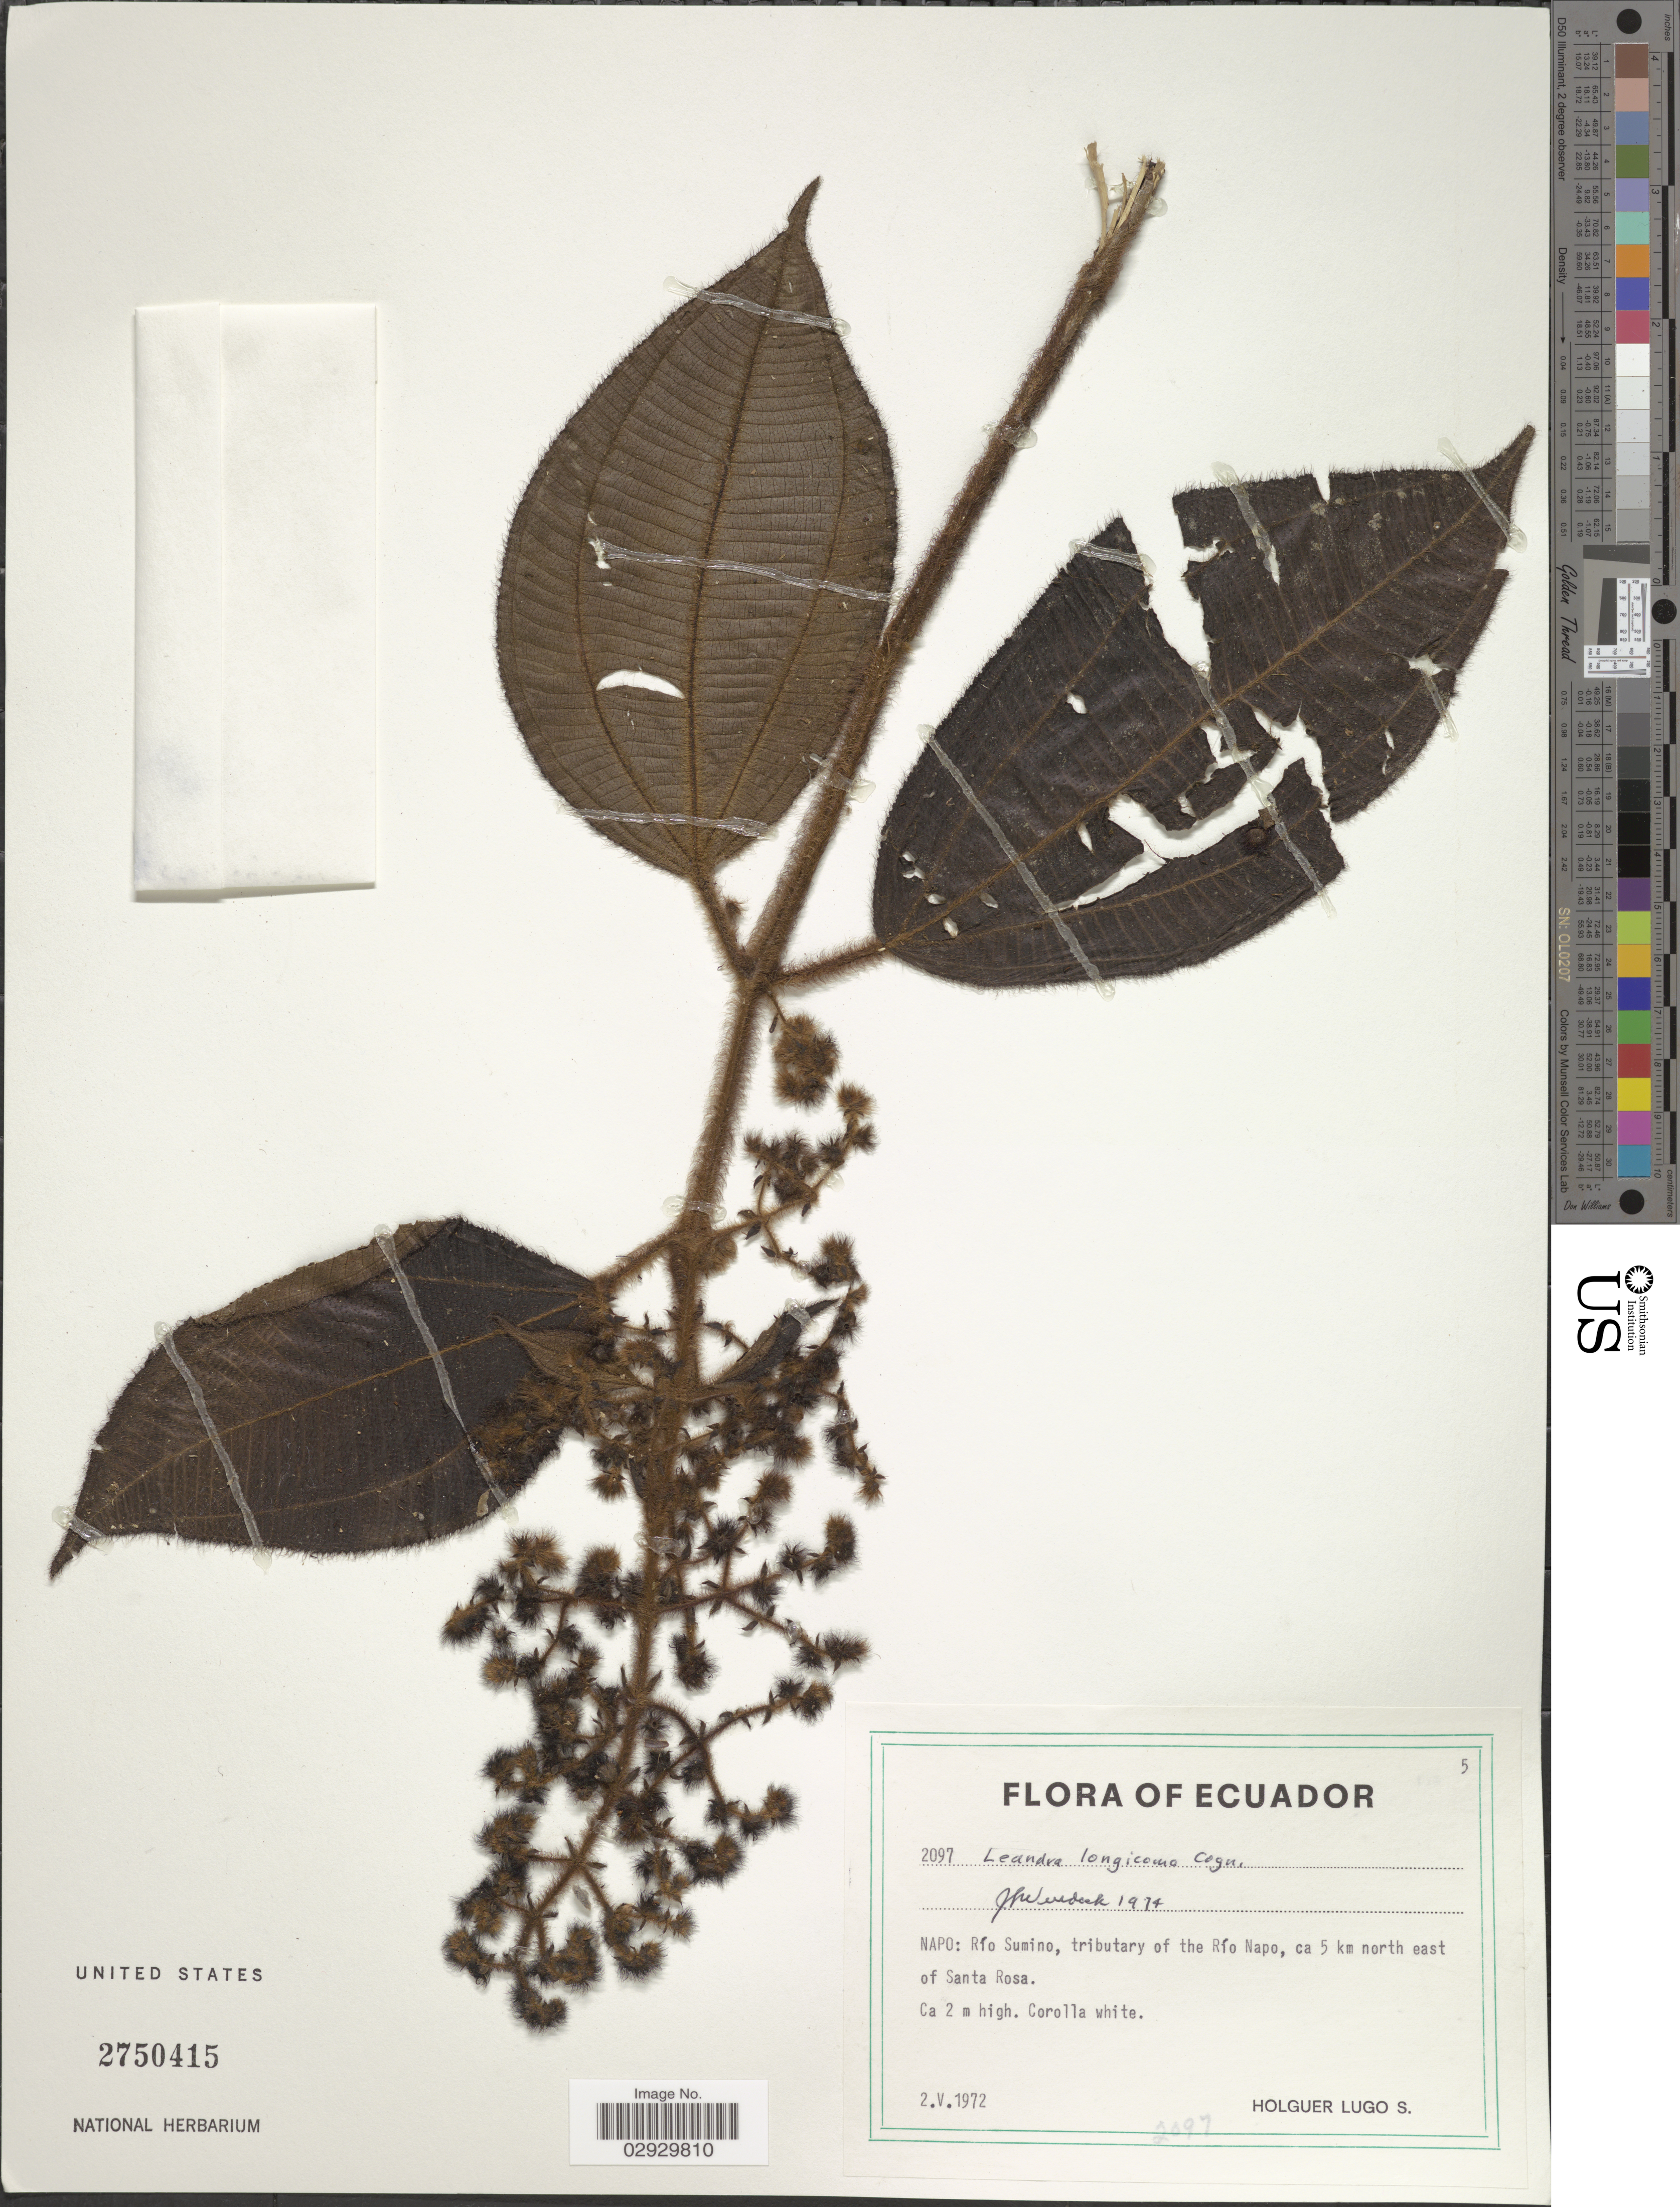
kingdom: Plantae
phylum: Tracheophyta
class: Magnoliopsida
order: Myrtales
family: Melastomataceae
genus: Leandra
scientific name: Leandra longicoma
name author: Cogn.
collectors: H. Lugo S.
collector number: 2097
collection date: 1972-05-02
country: Ecuador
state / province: Napo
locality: Río Sumino, tributary of the Río Napo, ca 5 km north east of Santa Rosa.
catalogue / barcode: US 2750415